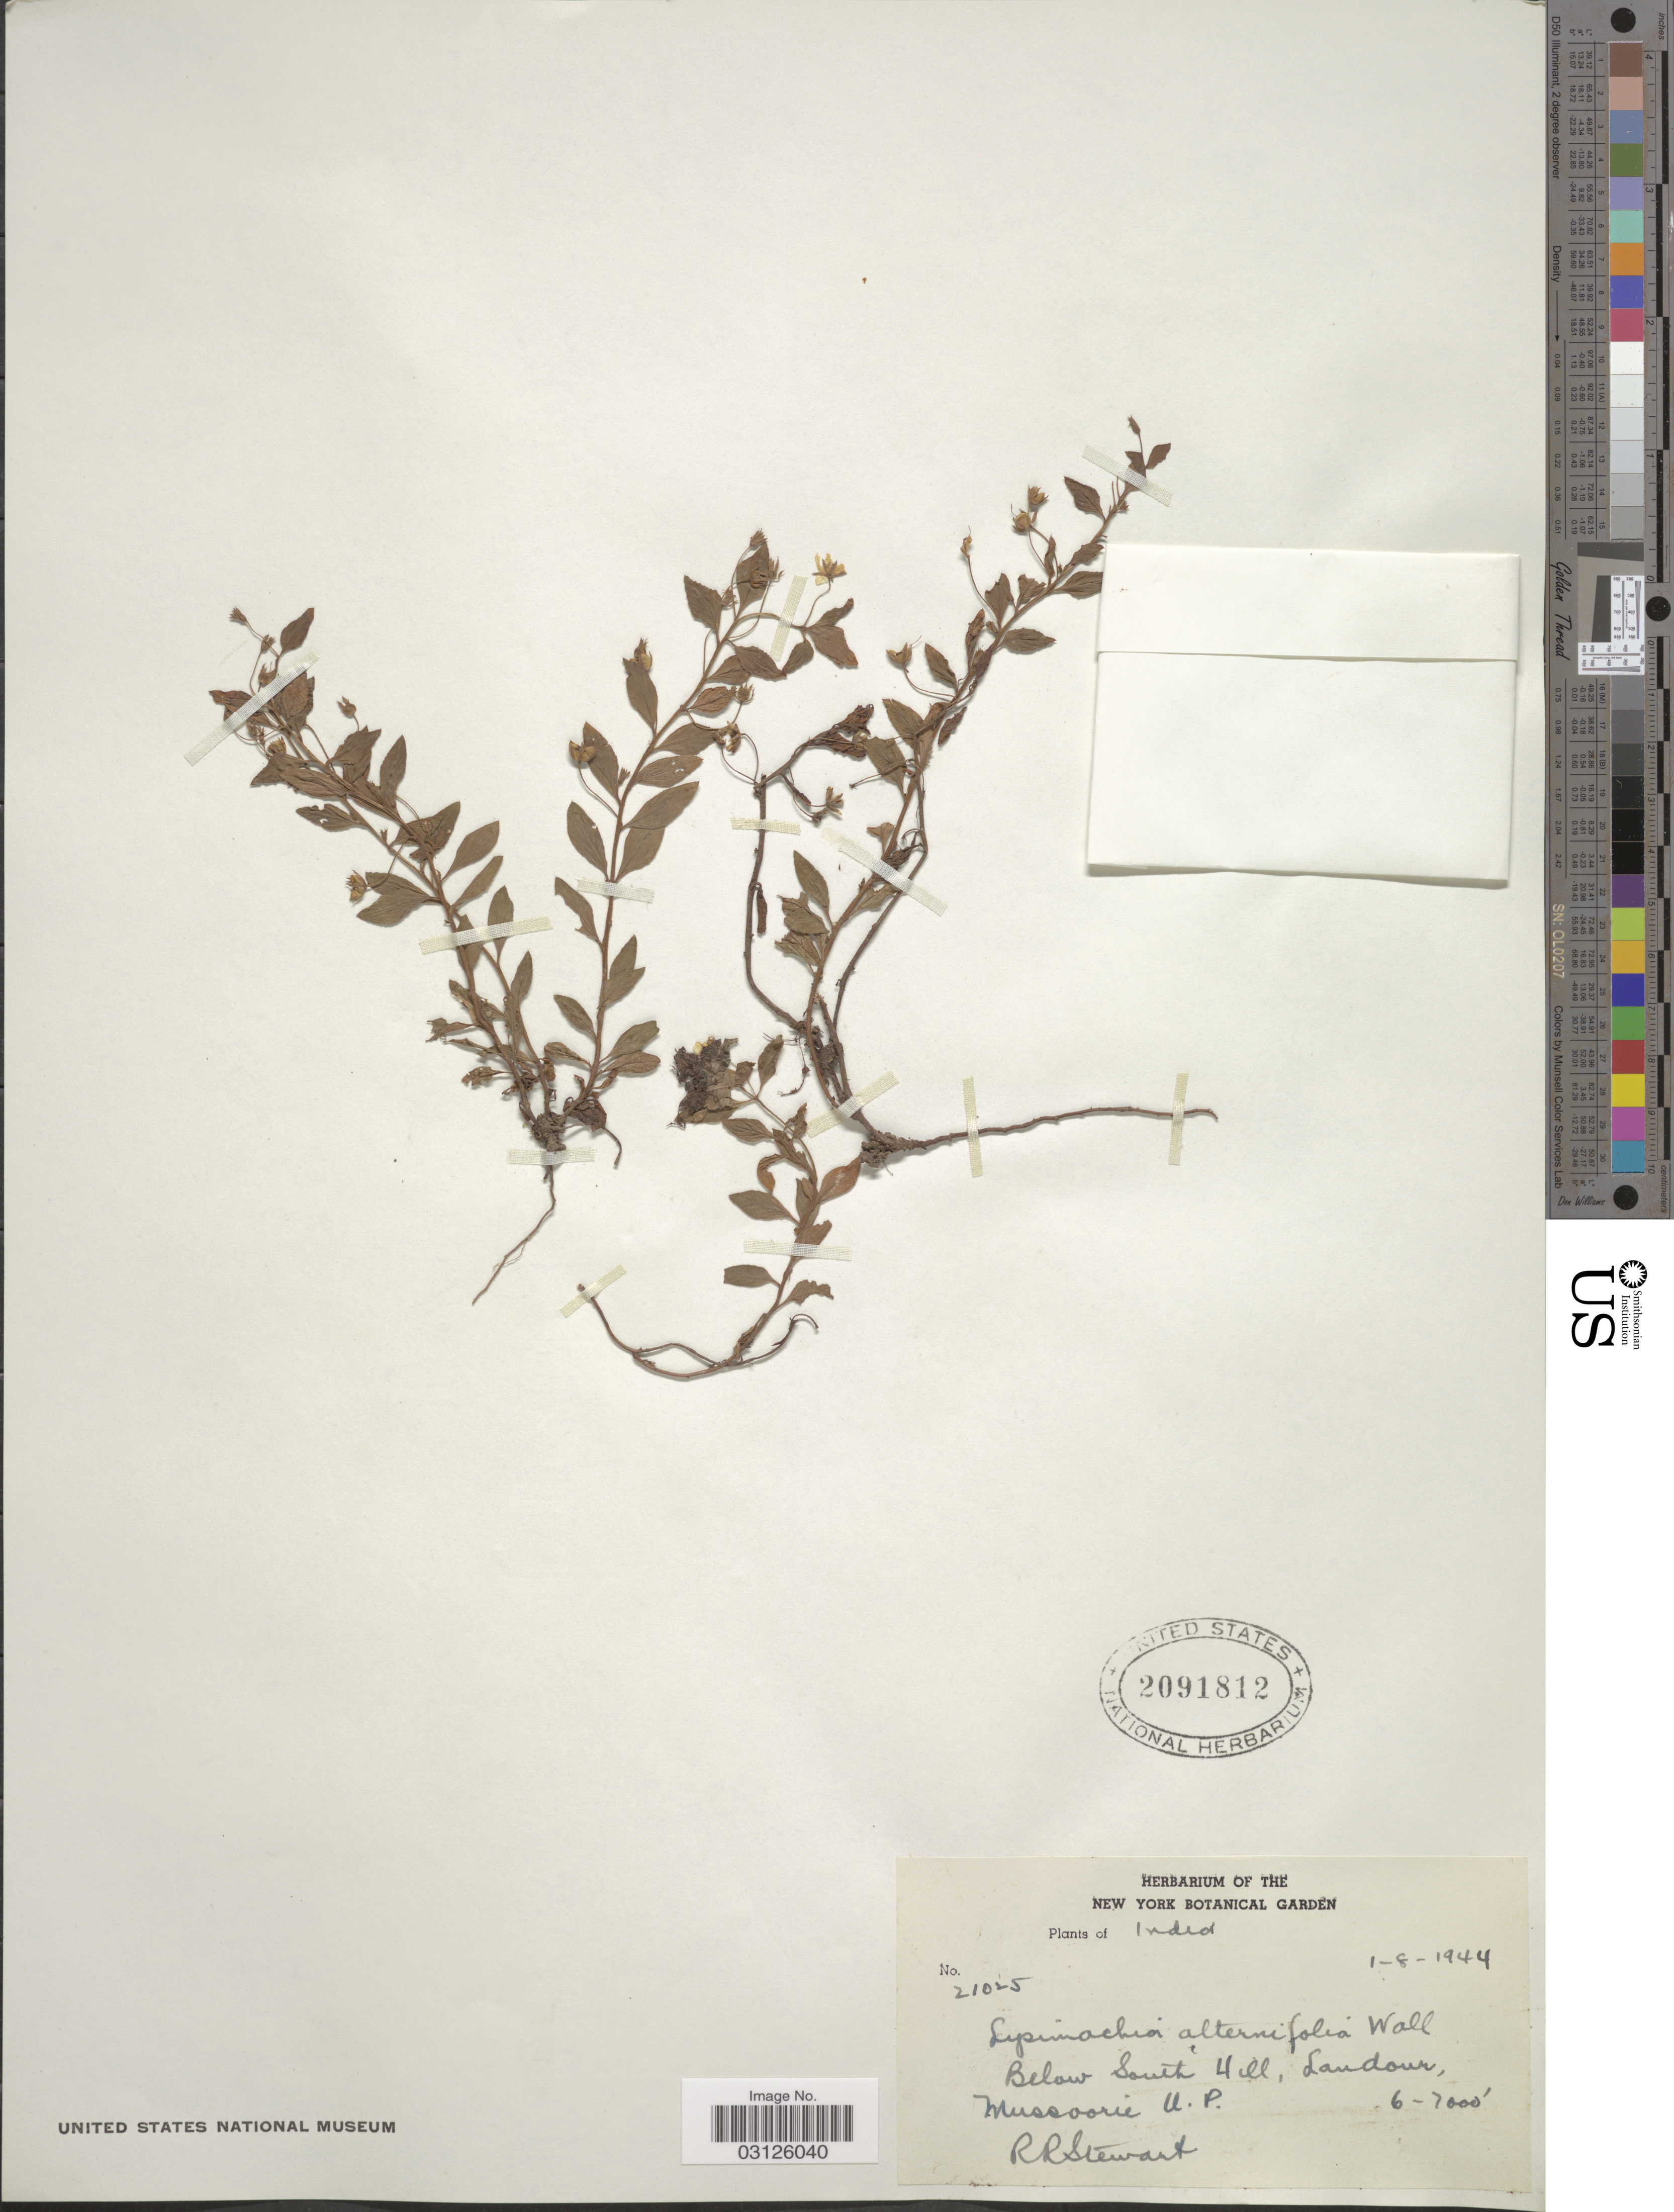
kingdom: Plantae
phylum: Tracheophyta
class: Magnoliopsida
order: Ericales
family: Primulaceae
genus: Lysimachia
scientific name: Lysimachia alternifolia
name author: Wall.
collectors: R. Stewart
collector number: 21025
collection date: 1944-08-01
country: India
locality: Below South Hill, Landour, Mussoorie U.P.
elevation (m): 1829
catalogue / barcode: US 2091812